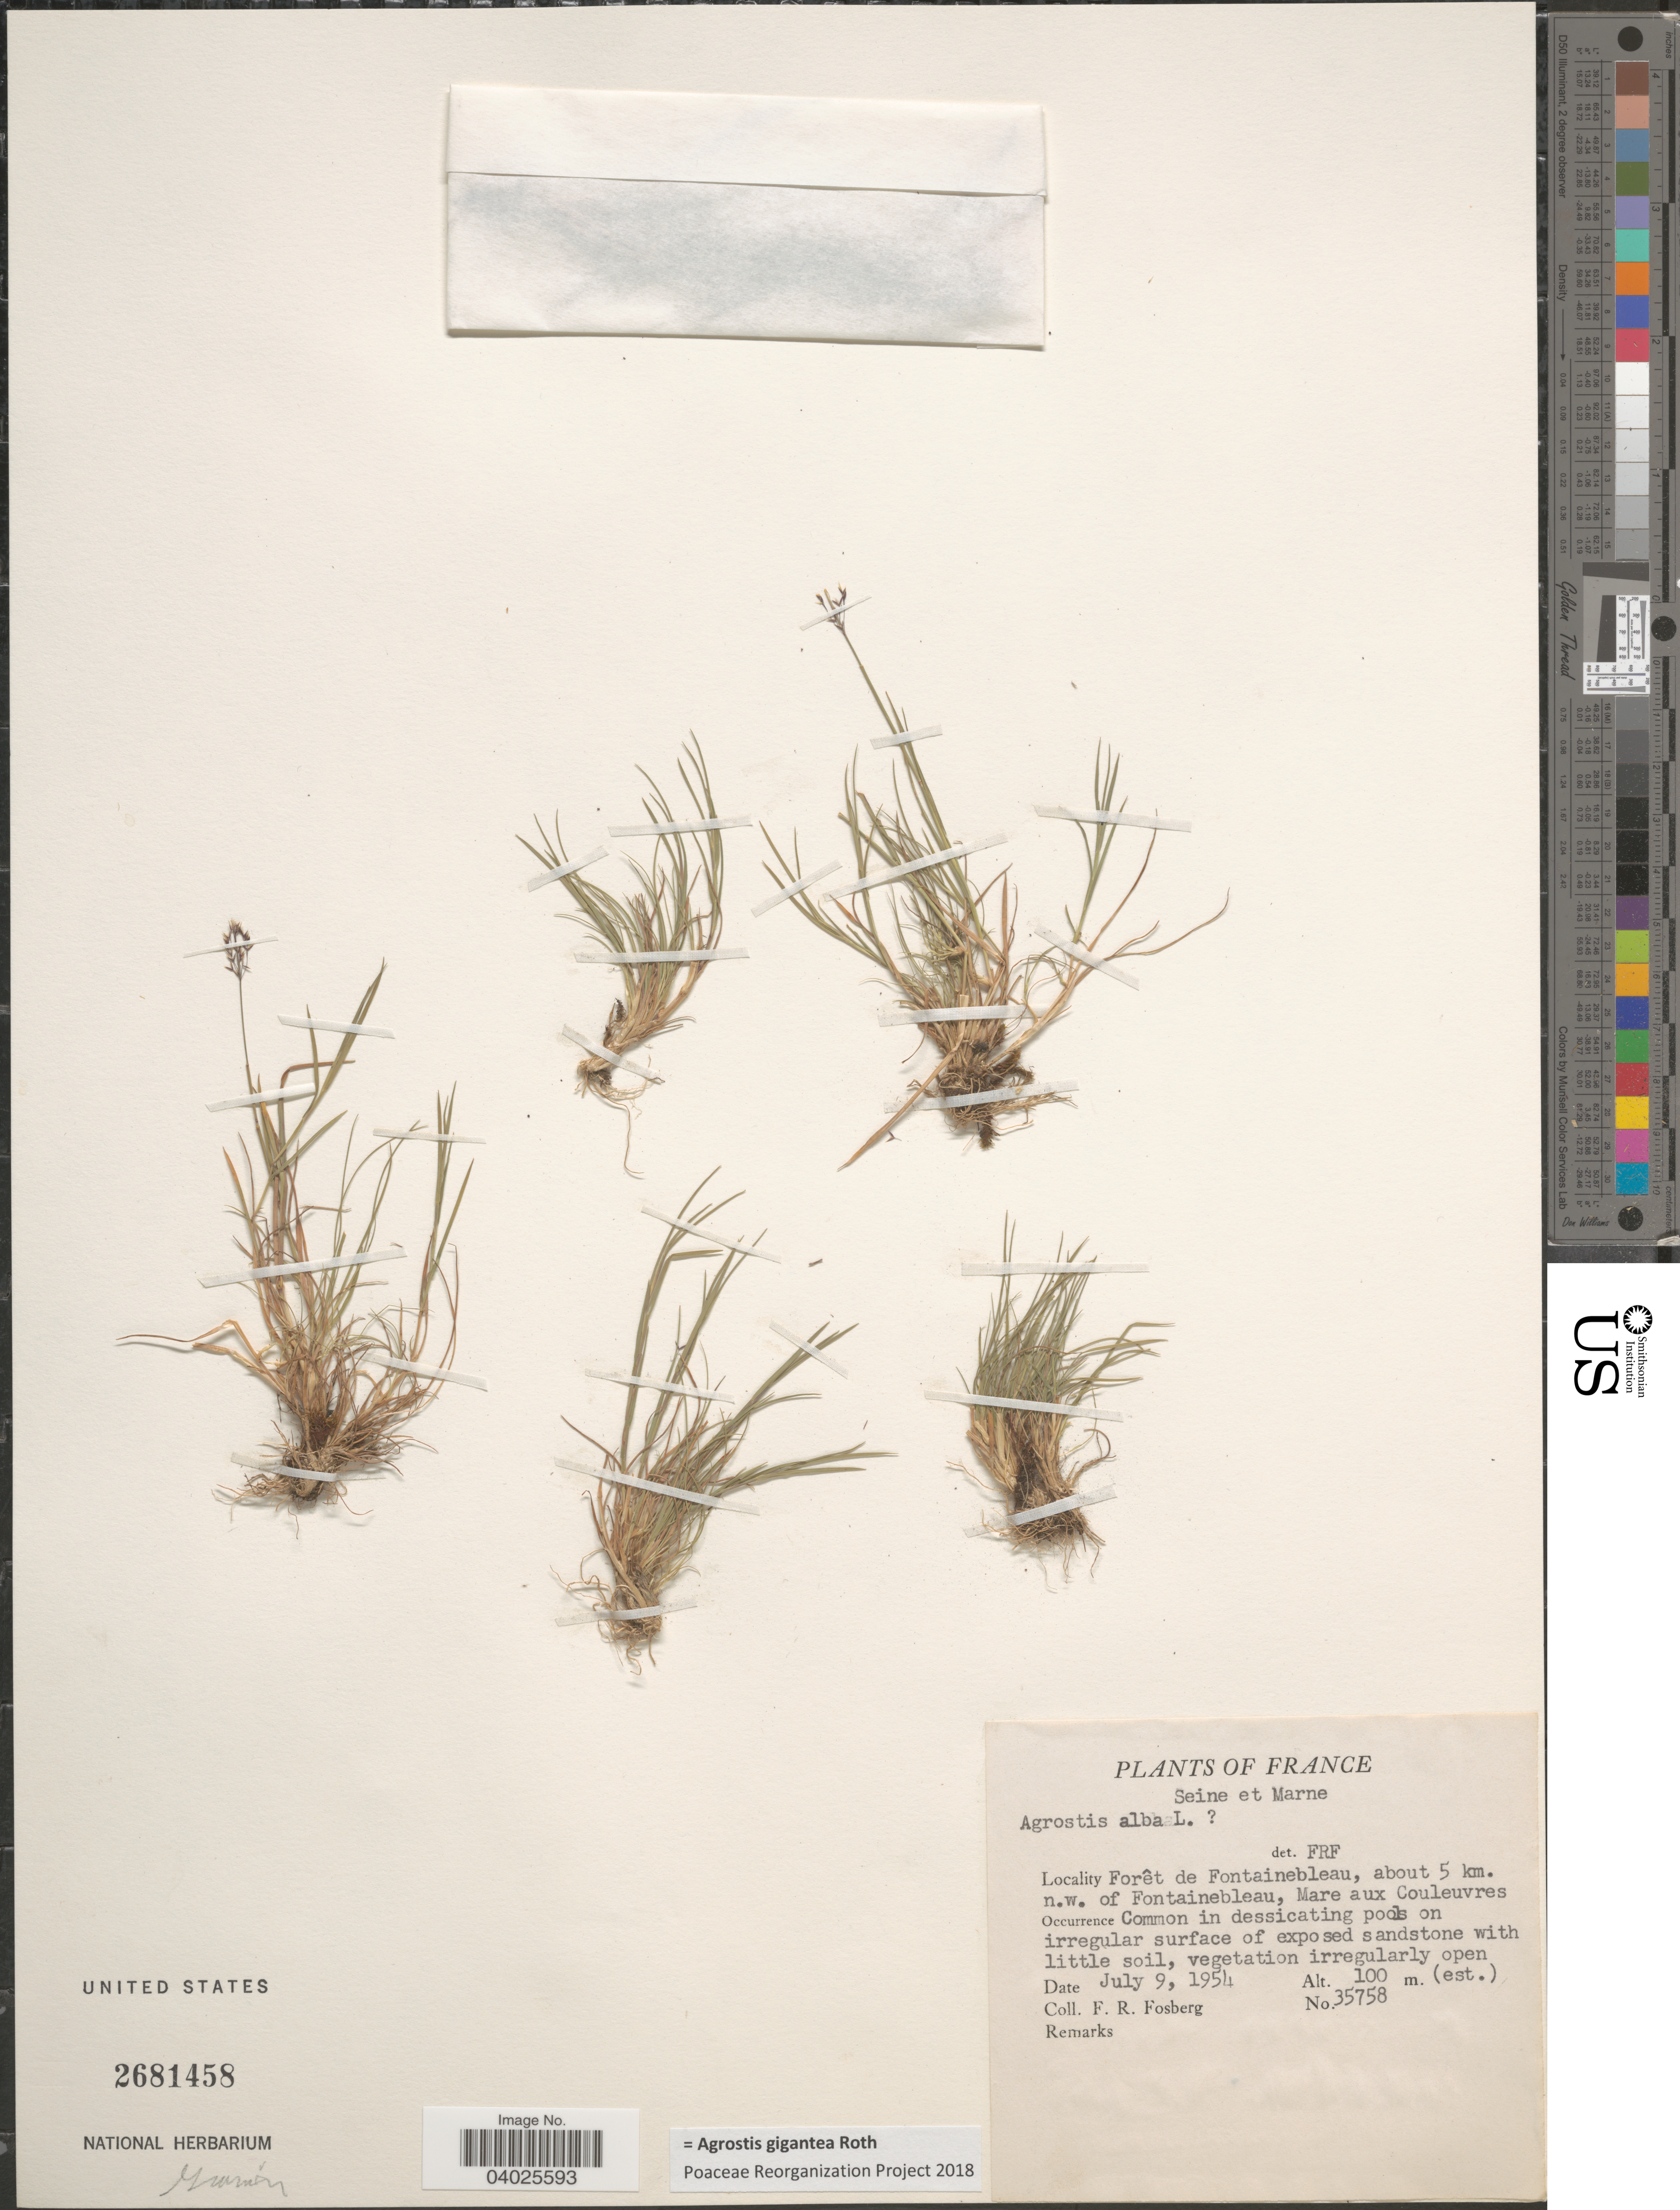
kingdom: Plantae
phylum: Tracheophyta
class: Liliopsida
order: Poales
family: Poaceae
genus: Agrostis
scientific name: Agrostis gigantea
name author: Roth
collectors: F. R. Fosberg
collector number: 35758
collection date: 1954-07-09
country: France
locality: Seine et Marne. Forêt de Fontainebleau, about 5 km. n.w. of Fontainebleau, Mare aux Couleuvres.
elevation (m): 100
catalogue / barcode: US 2681458